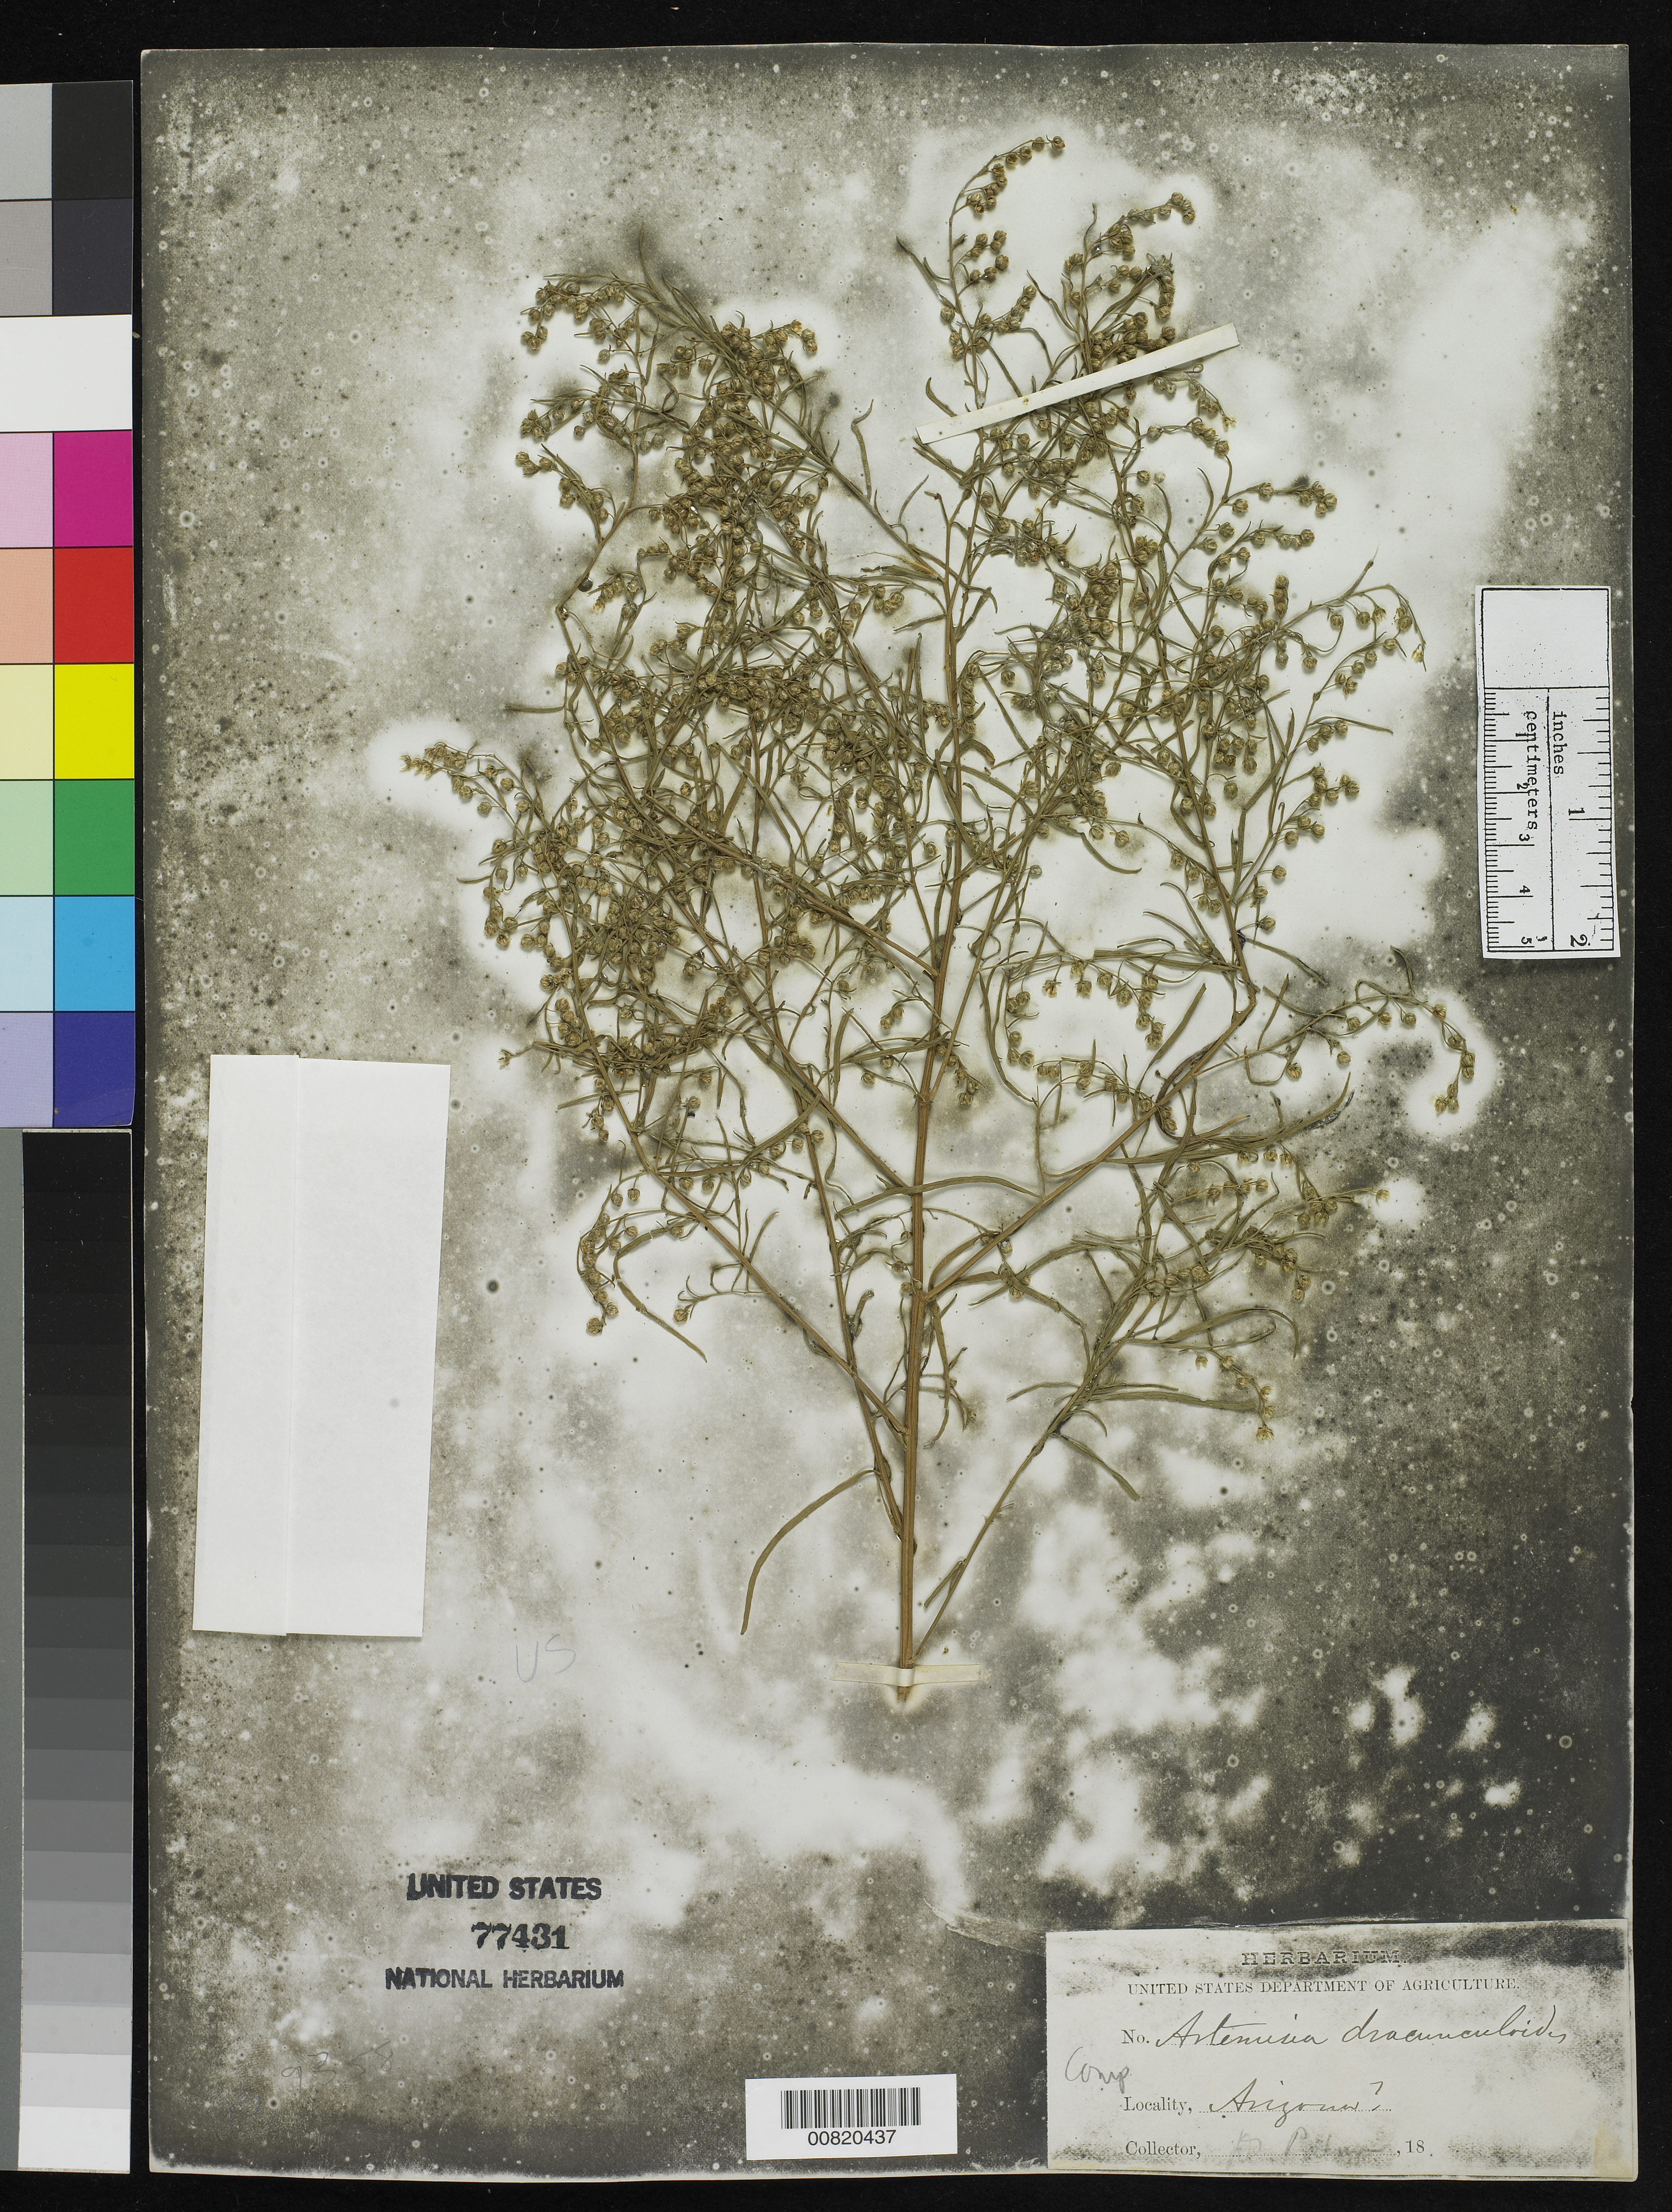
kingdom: Plantae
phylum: Tracheophyta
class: Magnoliopsida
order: Asterales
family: Asteraceae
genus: Artemisia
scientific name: Artemisia dracunculoides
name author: Pursh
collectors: E. Palmer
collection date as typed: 18--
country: United States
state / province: Arizona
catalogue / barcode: US 77431